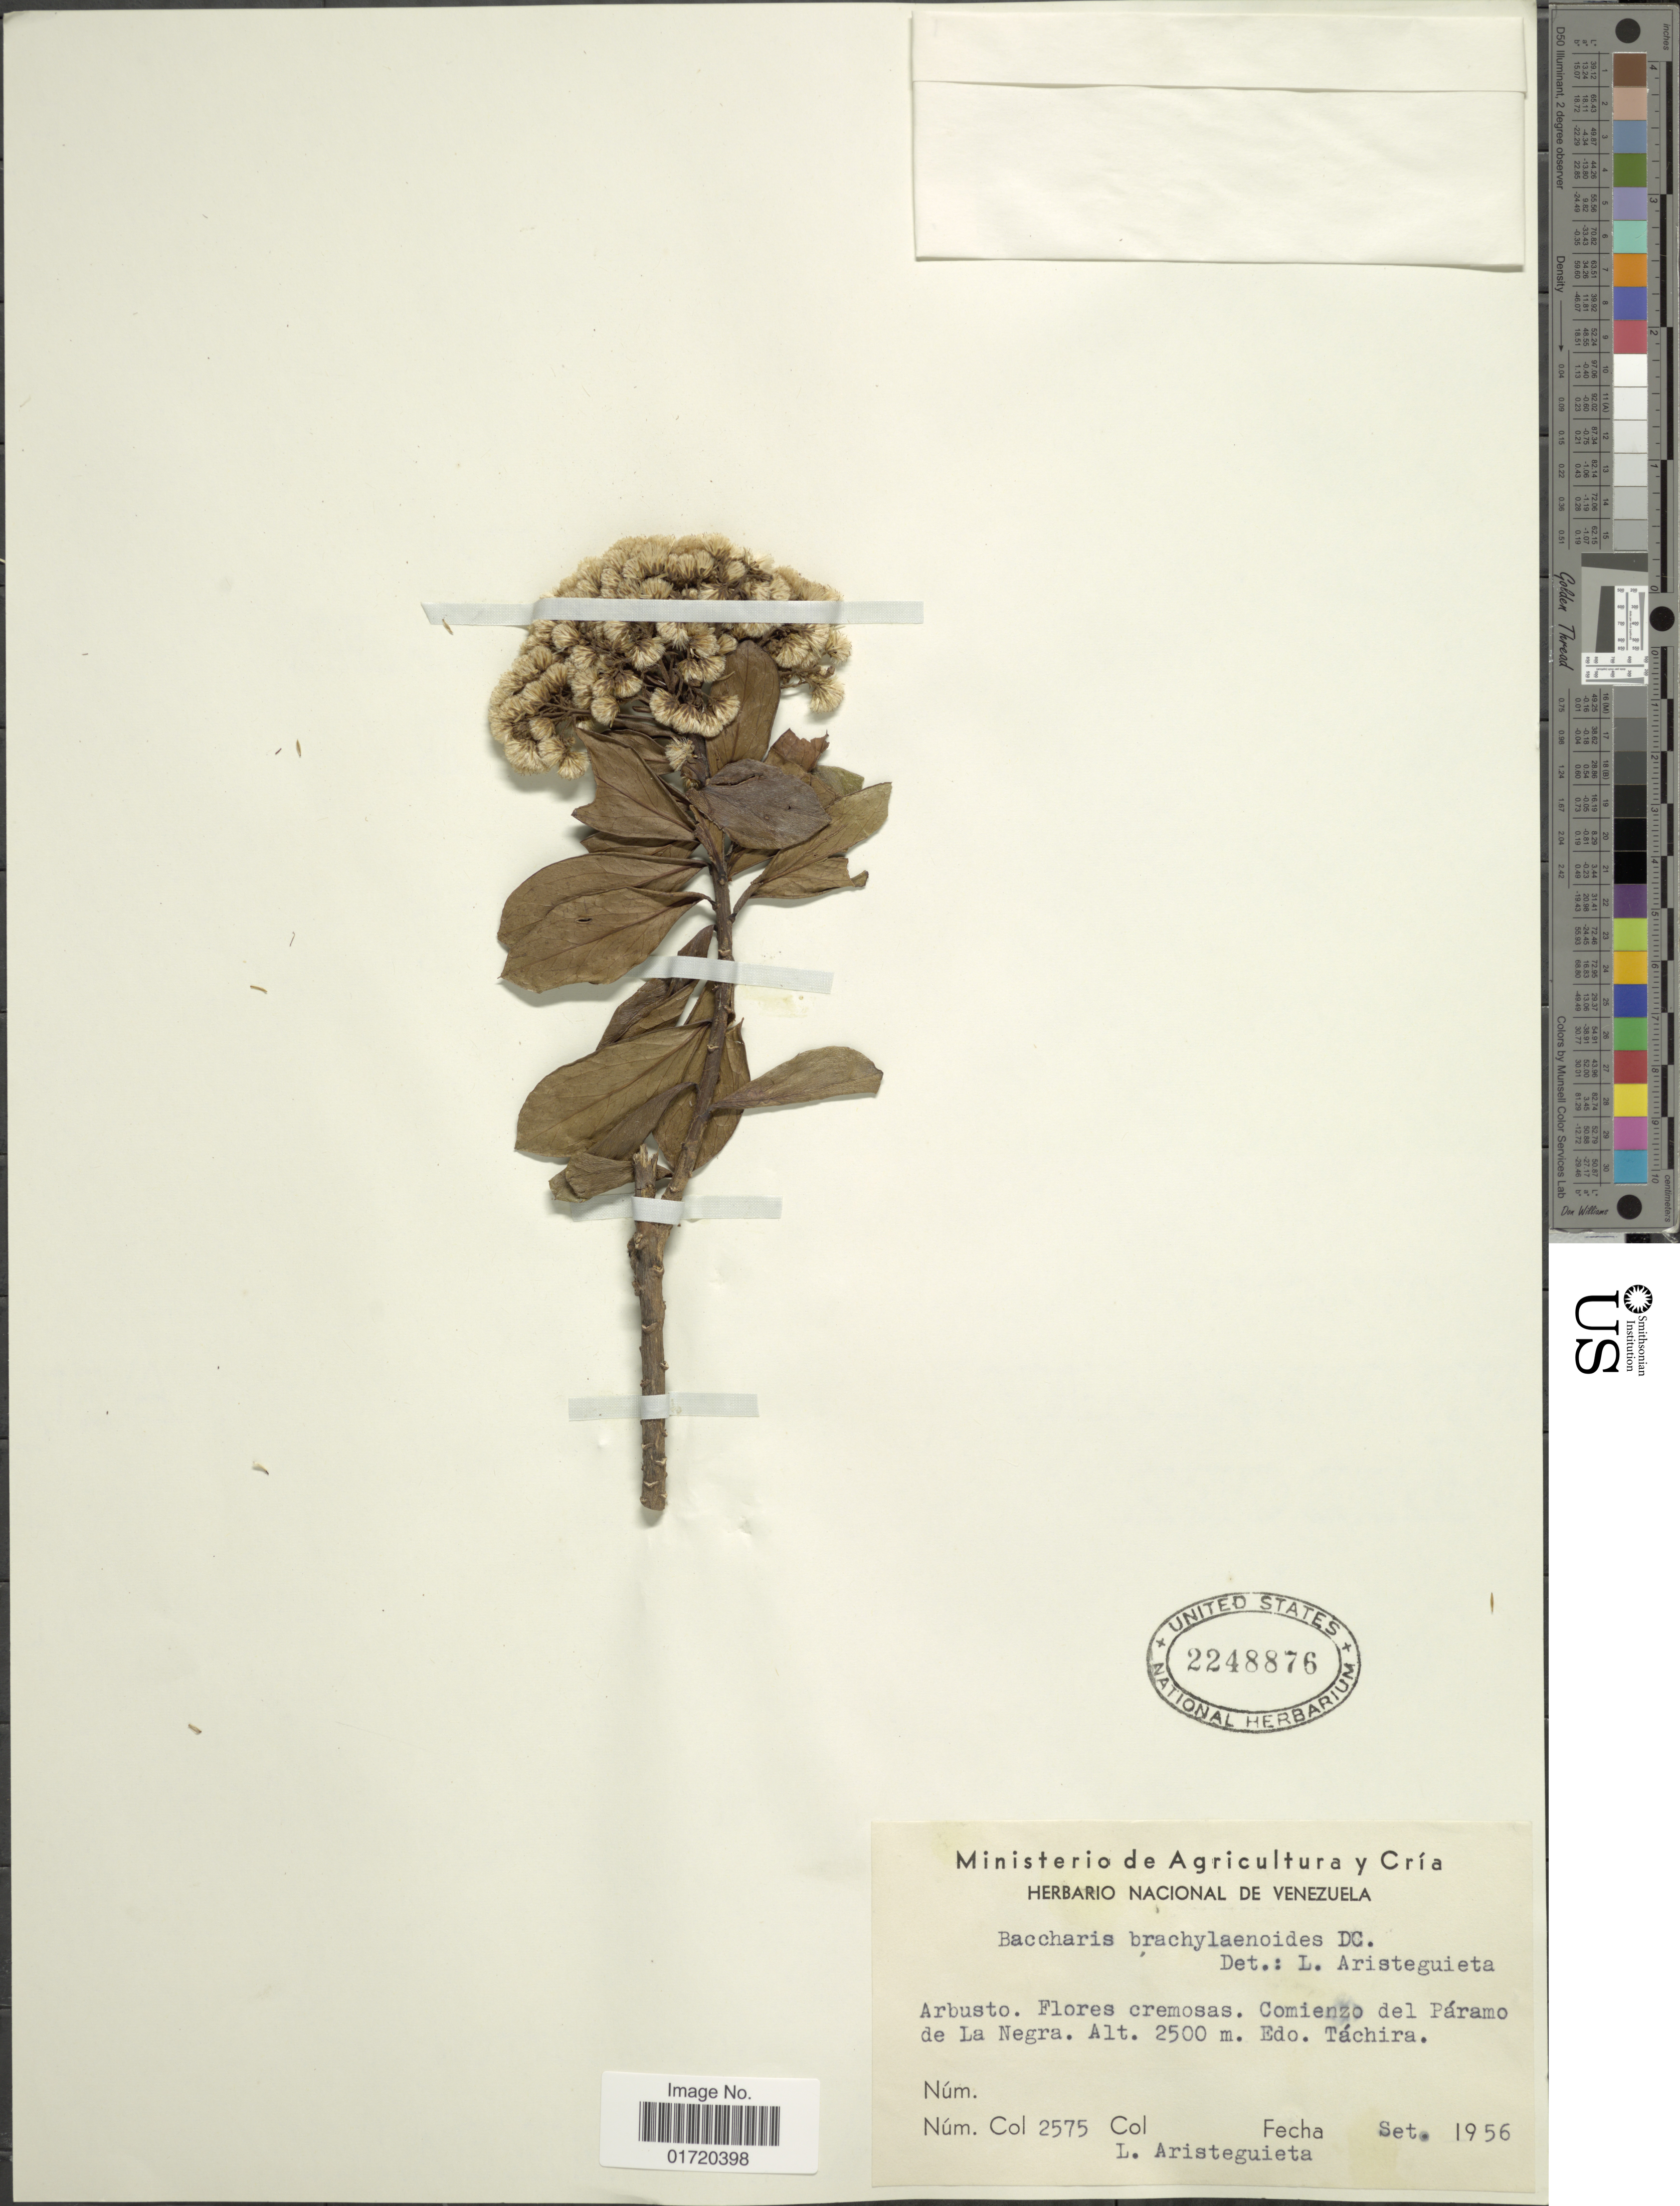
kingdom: Plantae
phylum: Tracheophyta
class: Magnoliopsida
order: Asterales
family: Asteraceae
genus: Baccharis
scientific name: Baccharis brachylaenoides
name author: DC.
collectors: L. Aristeguieta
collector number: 2575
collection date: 1956-09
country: Venezuela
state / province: Tachira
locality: Comienzo del Paramo de La Negra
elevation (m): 2500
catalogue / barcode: US 2248876